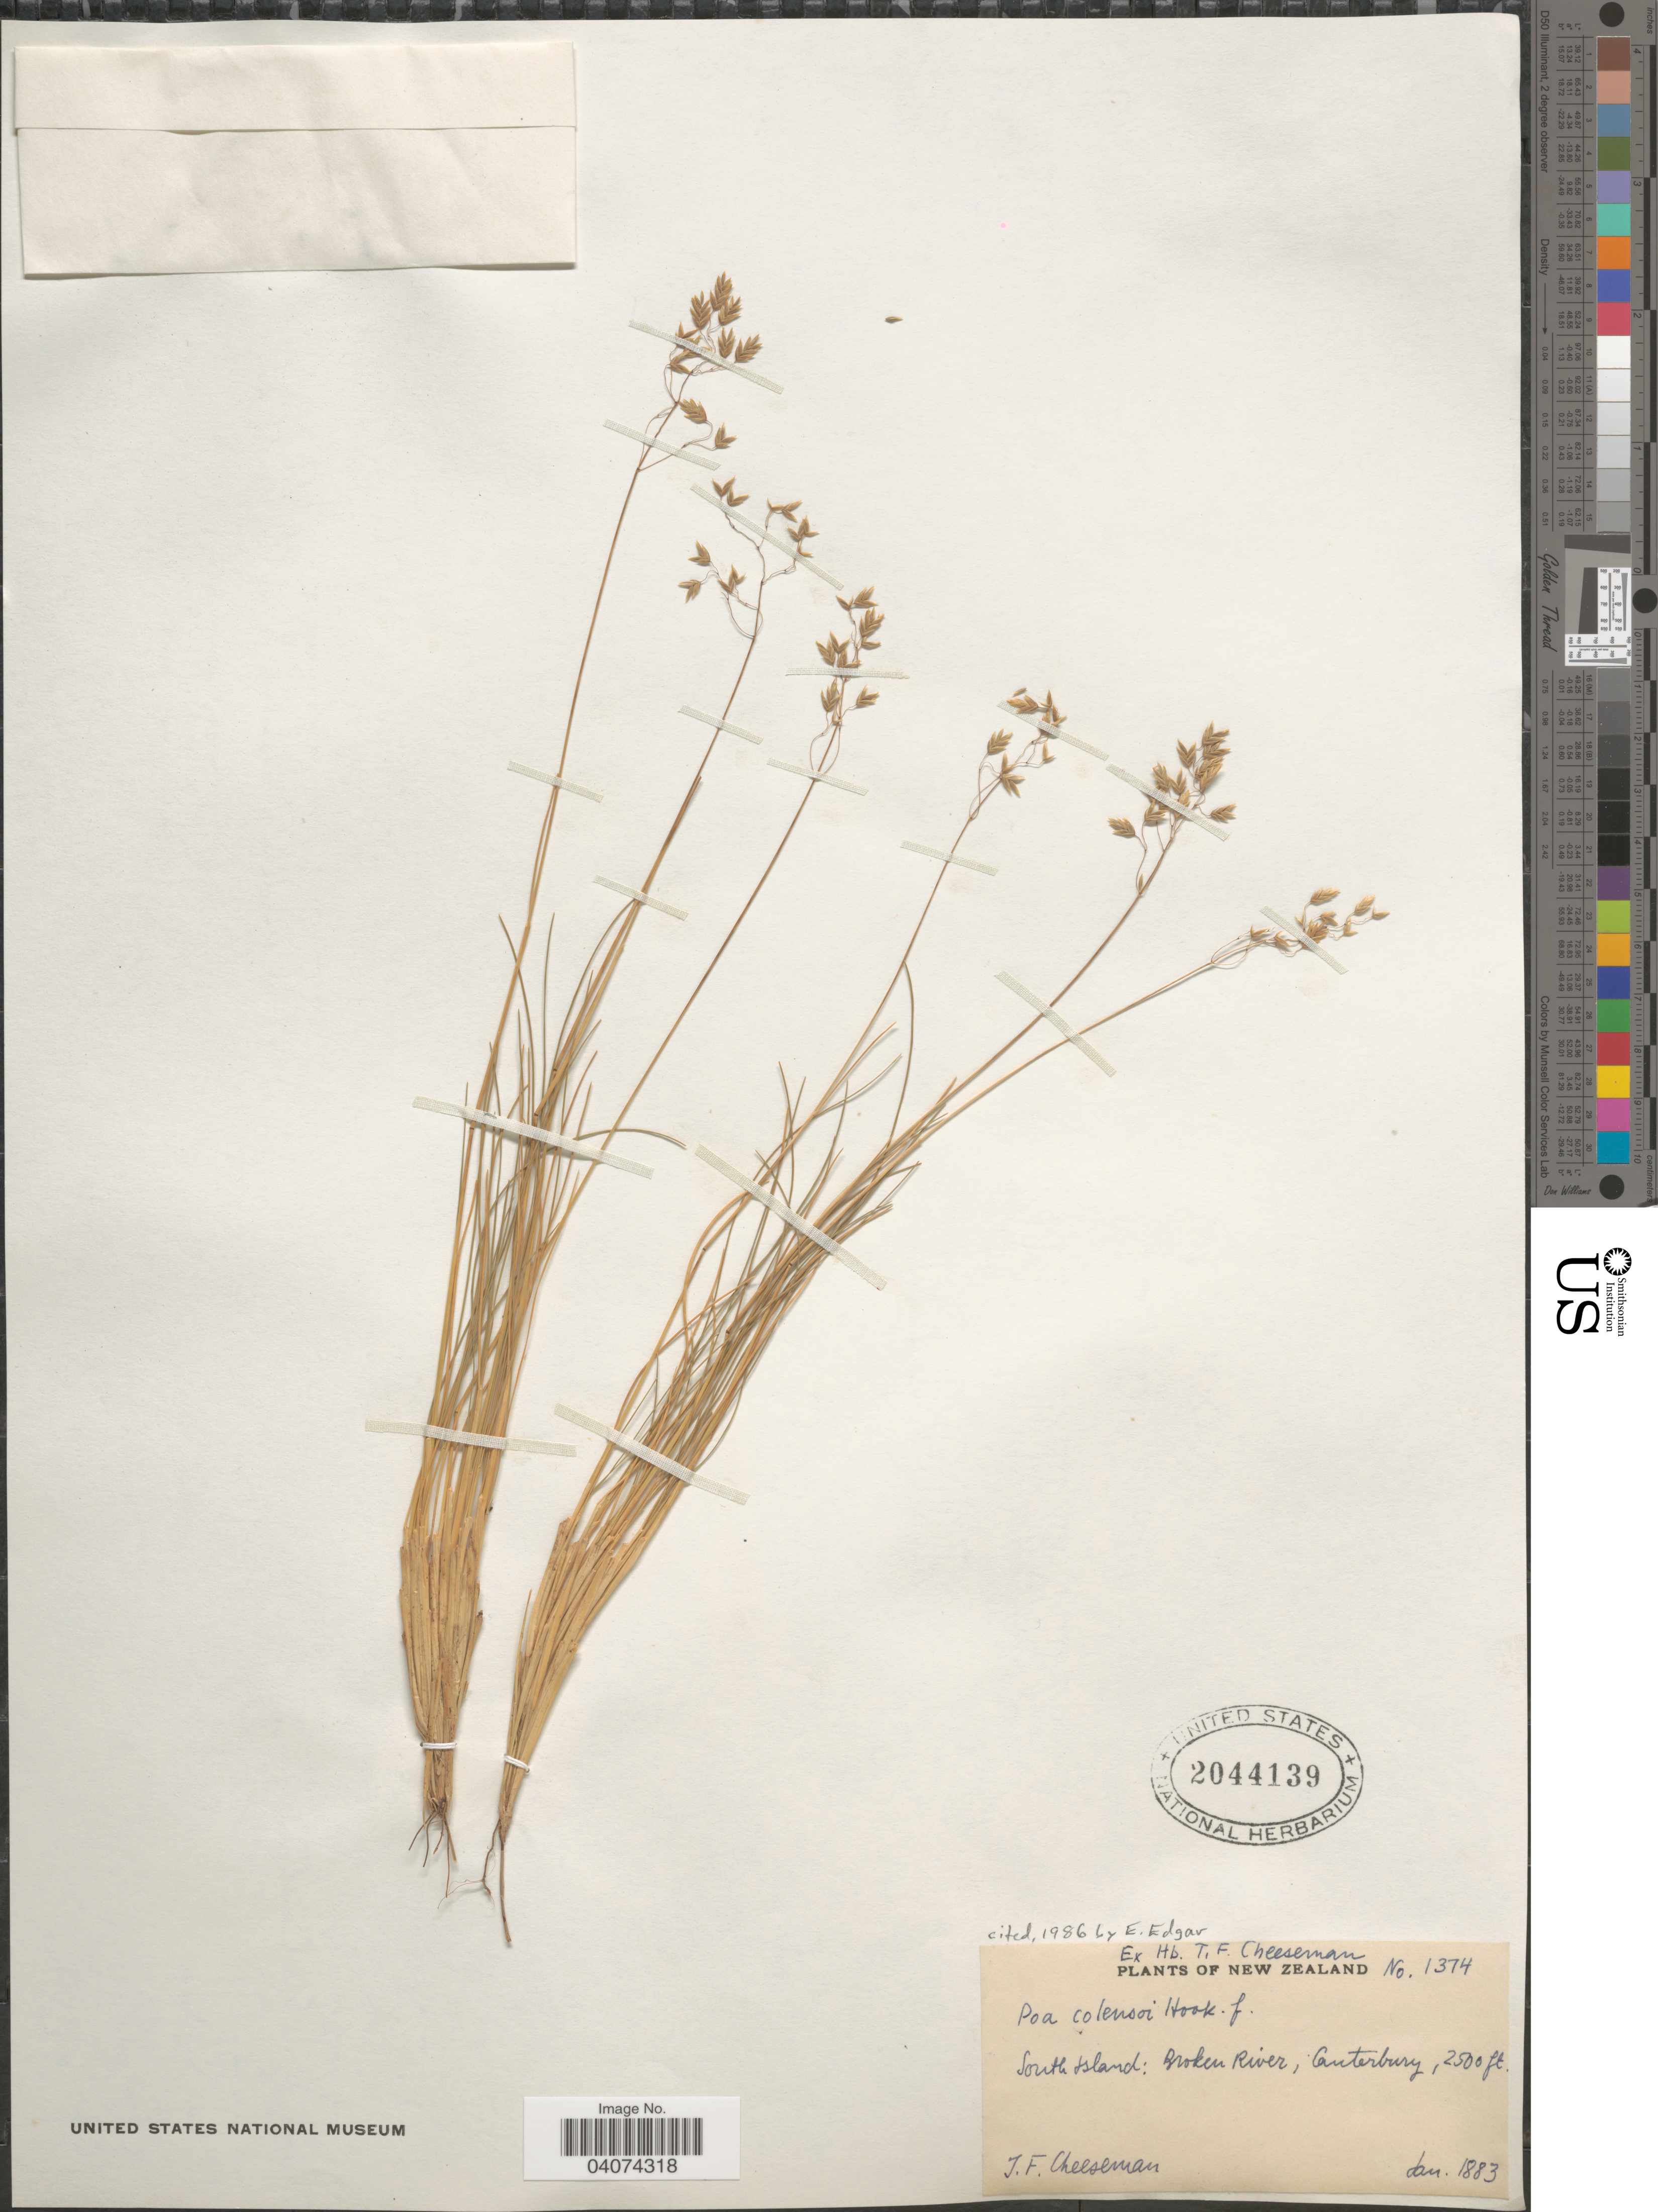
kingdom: Plantae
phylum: Tracheophyta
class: Liliopsida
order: Poales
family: Poaceae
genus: Poa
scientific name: Poa colensoi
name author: Hook. f.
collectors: T. F. Cheeseman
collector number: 1374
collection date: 1883-01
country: New Zealand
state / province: Canterbury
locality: South Island: Broken River.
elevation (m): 762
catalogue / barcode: US 2044139